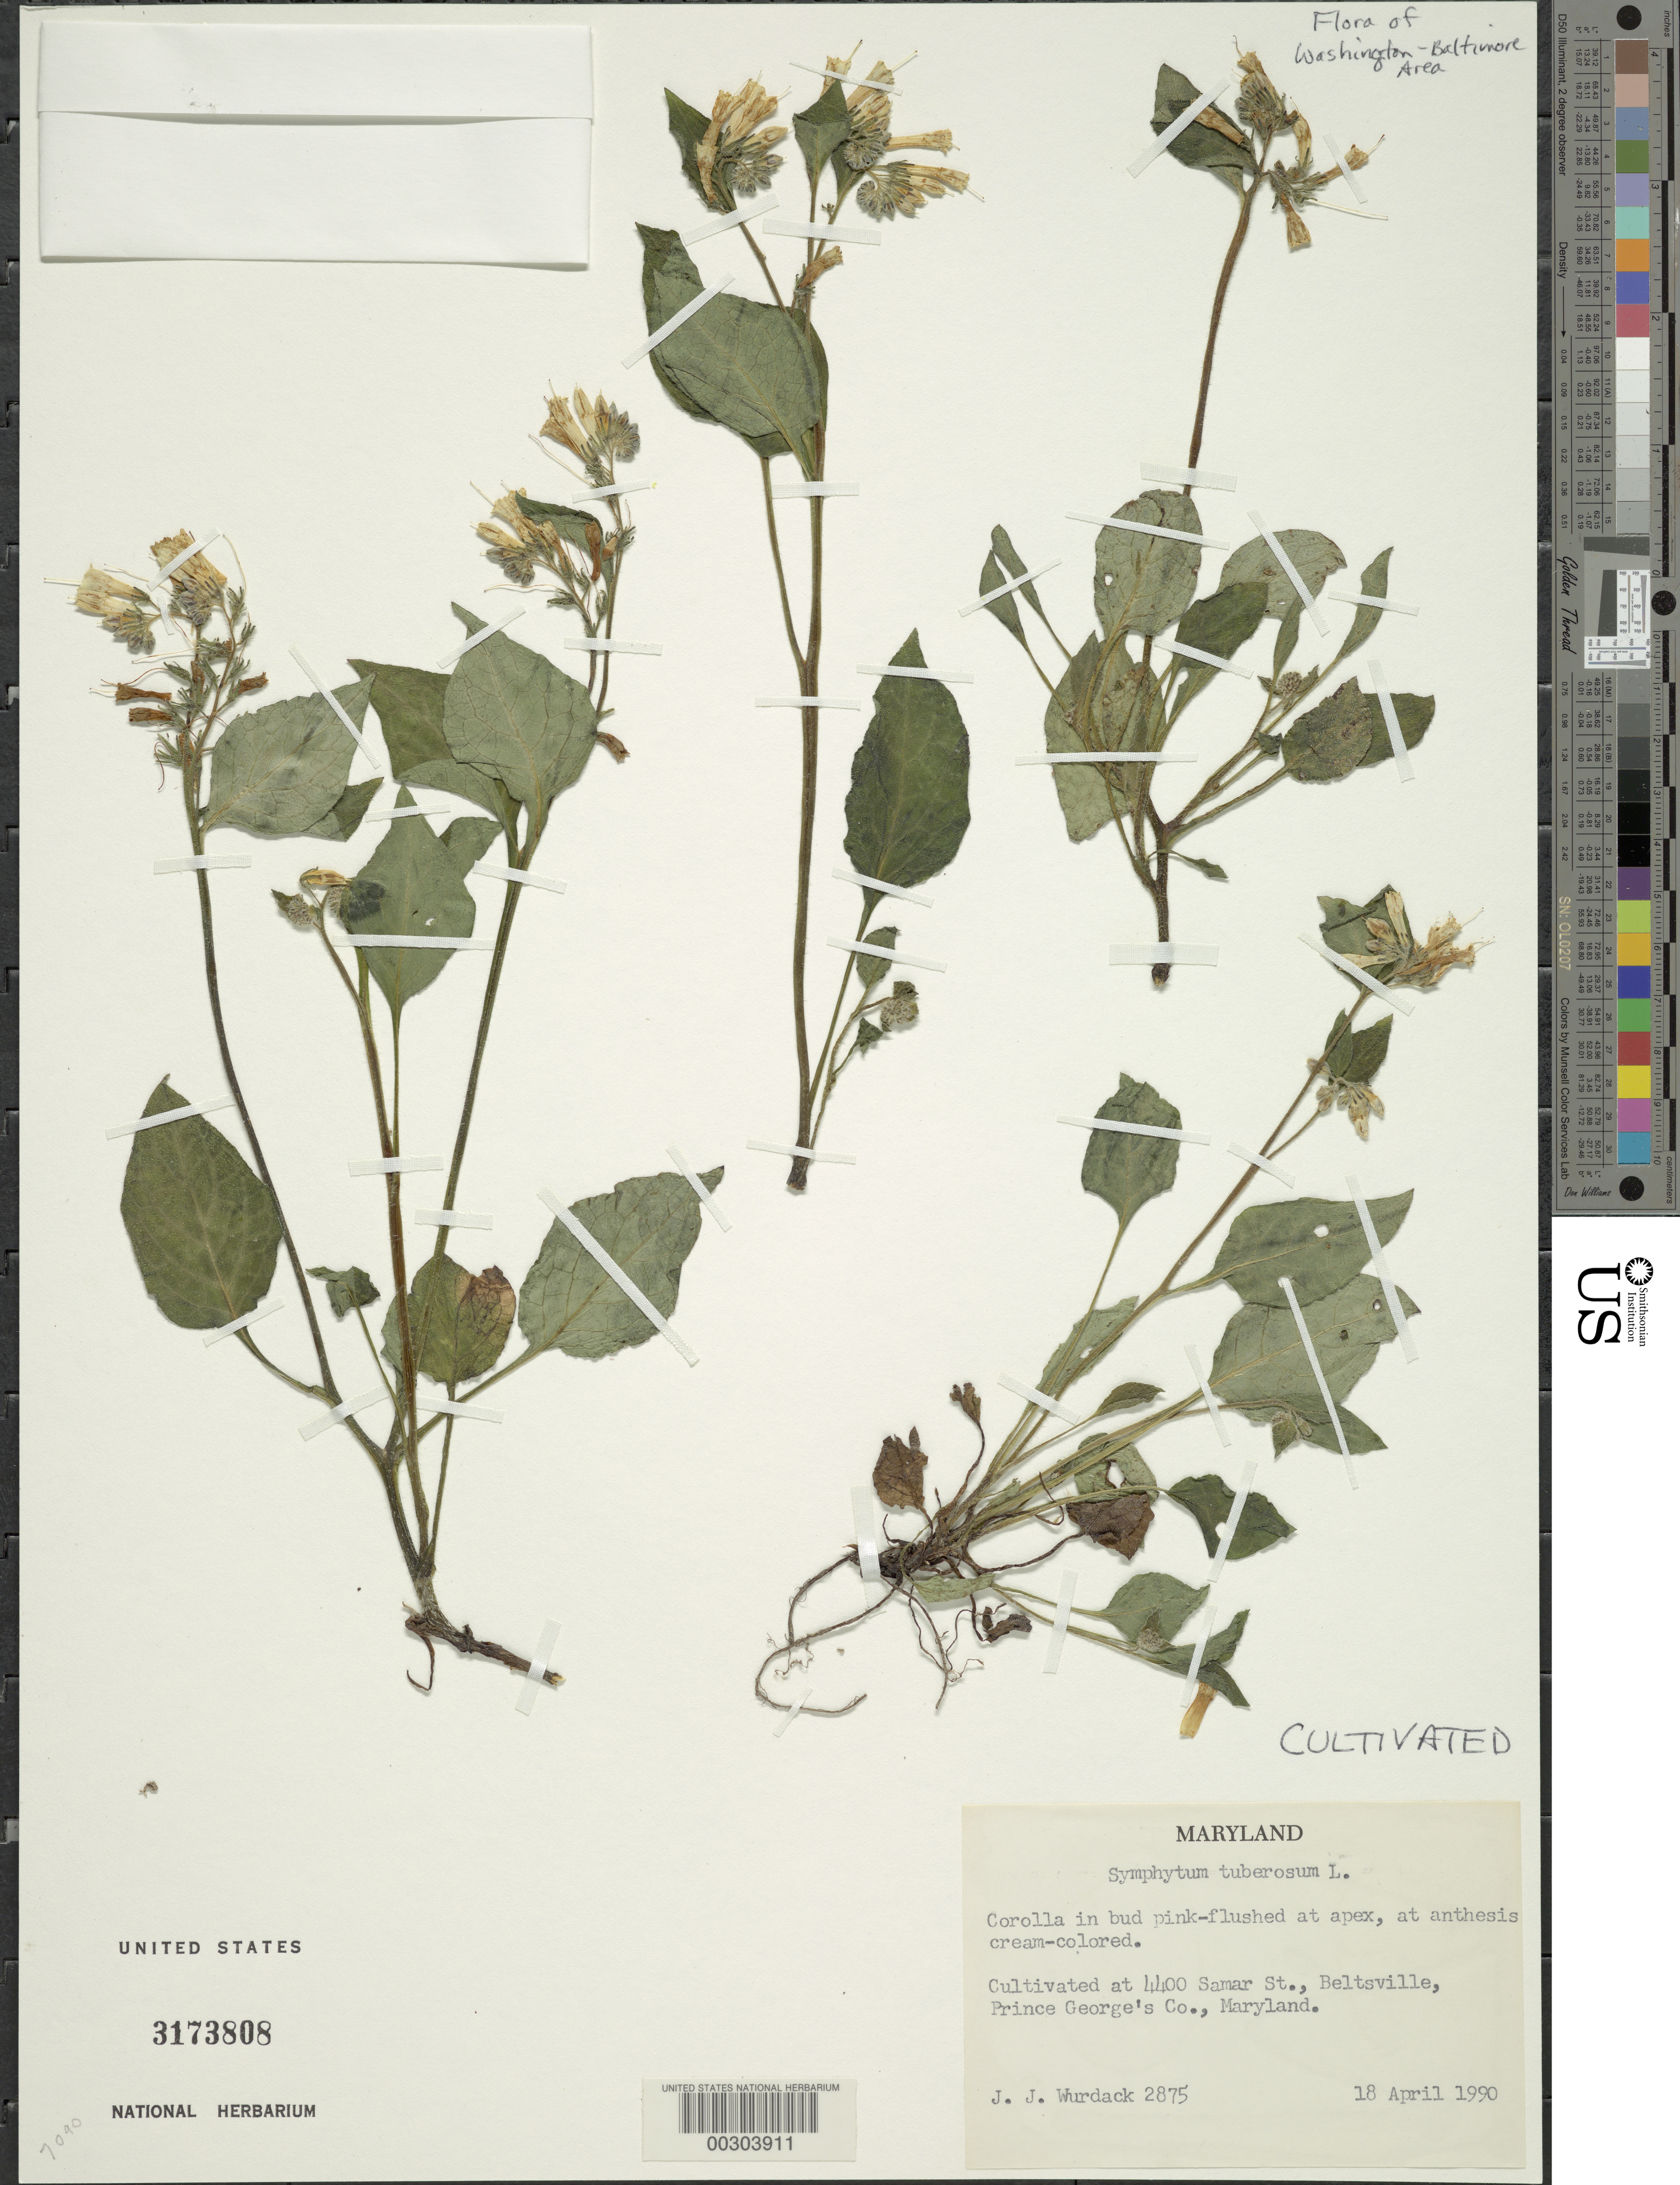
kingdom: Plantae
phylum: Tracheophyta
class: Magnoliopsida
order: Boraginales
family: Boraginaceae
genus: Symphytum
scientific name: Symphytum tuberosum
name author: L.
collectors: J. J. Wurdack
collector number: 2875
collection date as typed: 18 Apr 1990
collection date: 1990-04-18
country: United States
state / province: Maryland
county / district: Prince George's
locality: Beltsville, 4400 Samar St.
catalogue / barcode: US 3173808